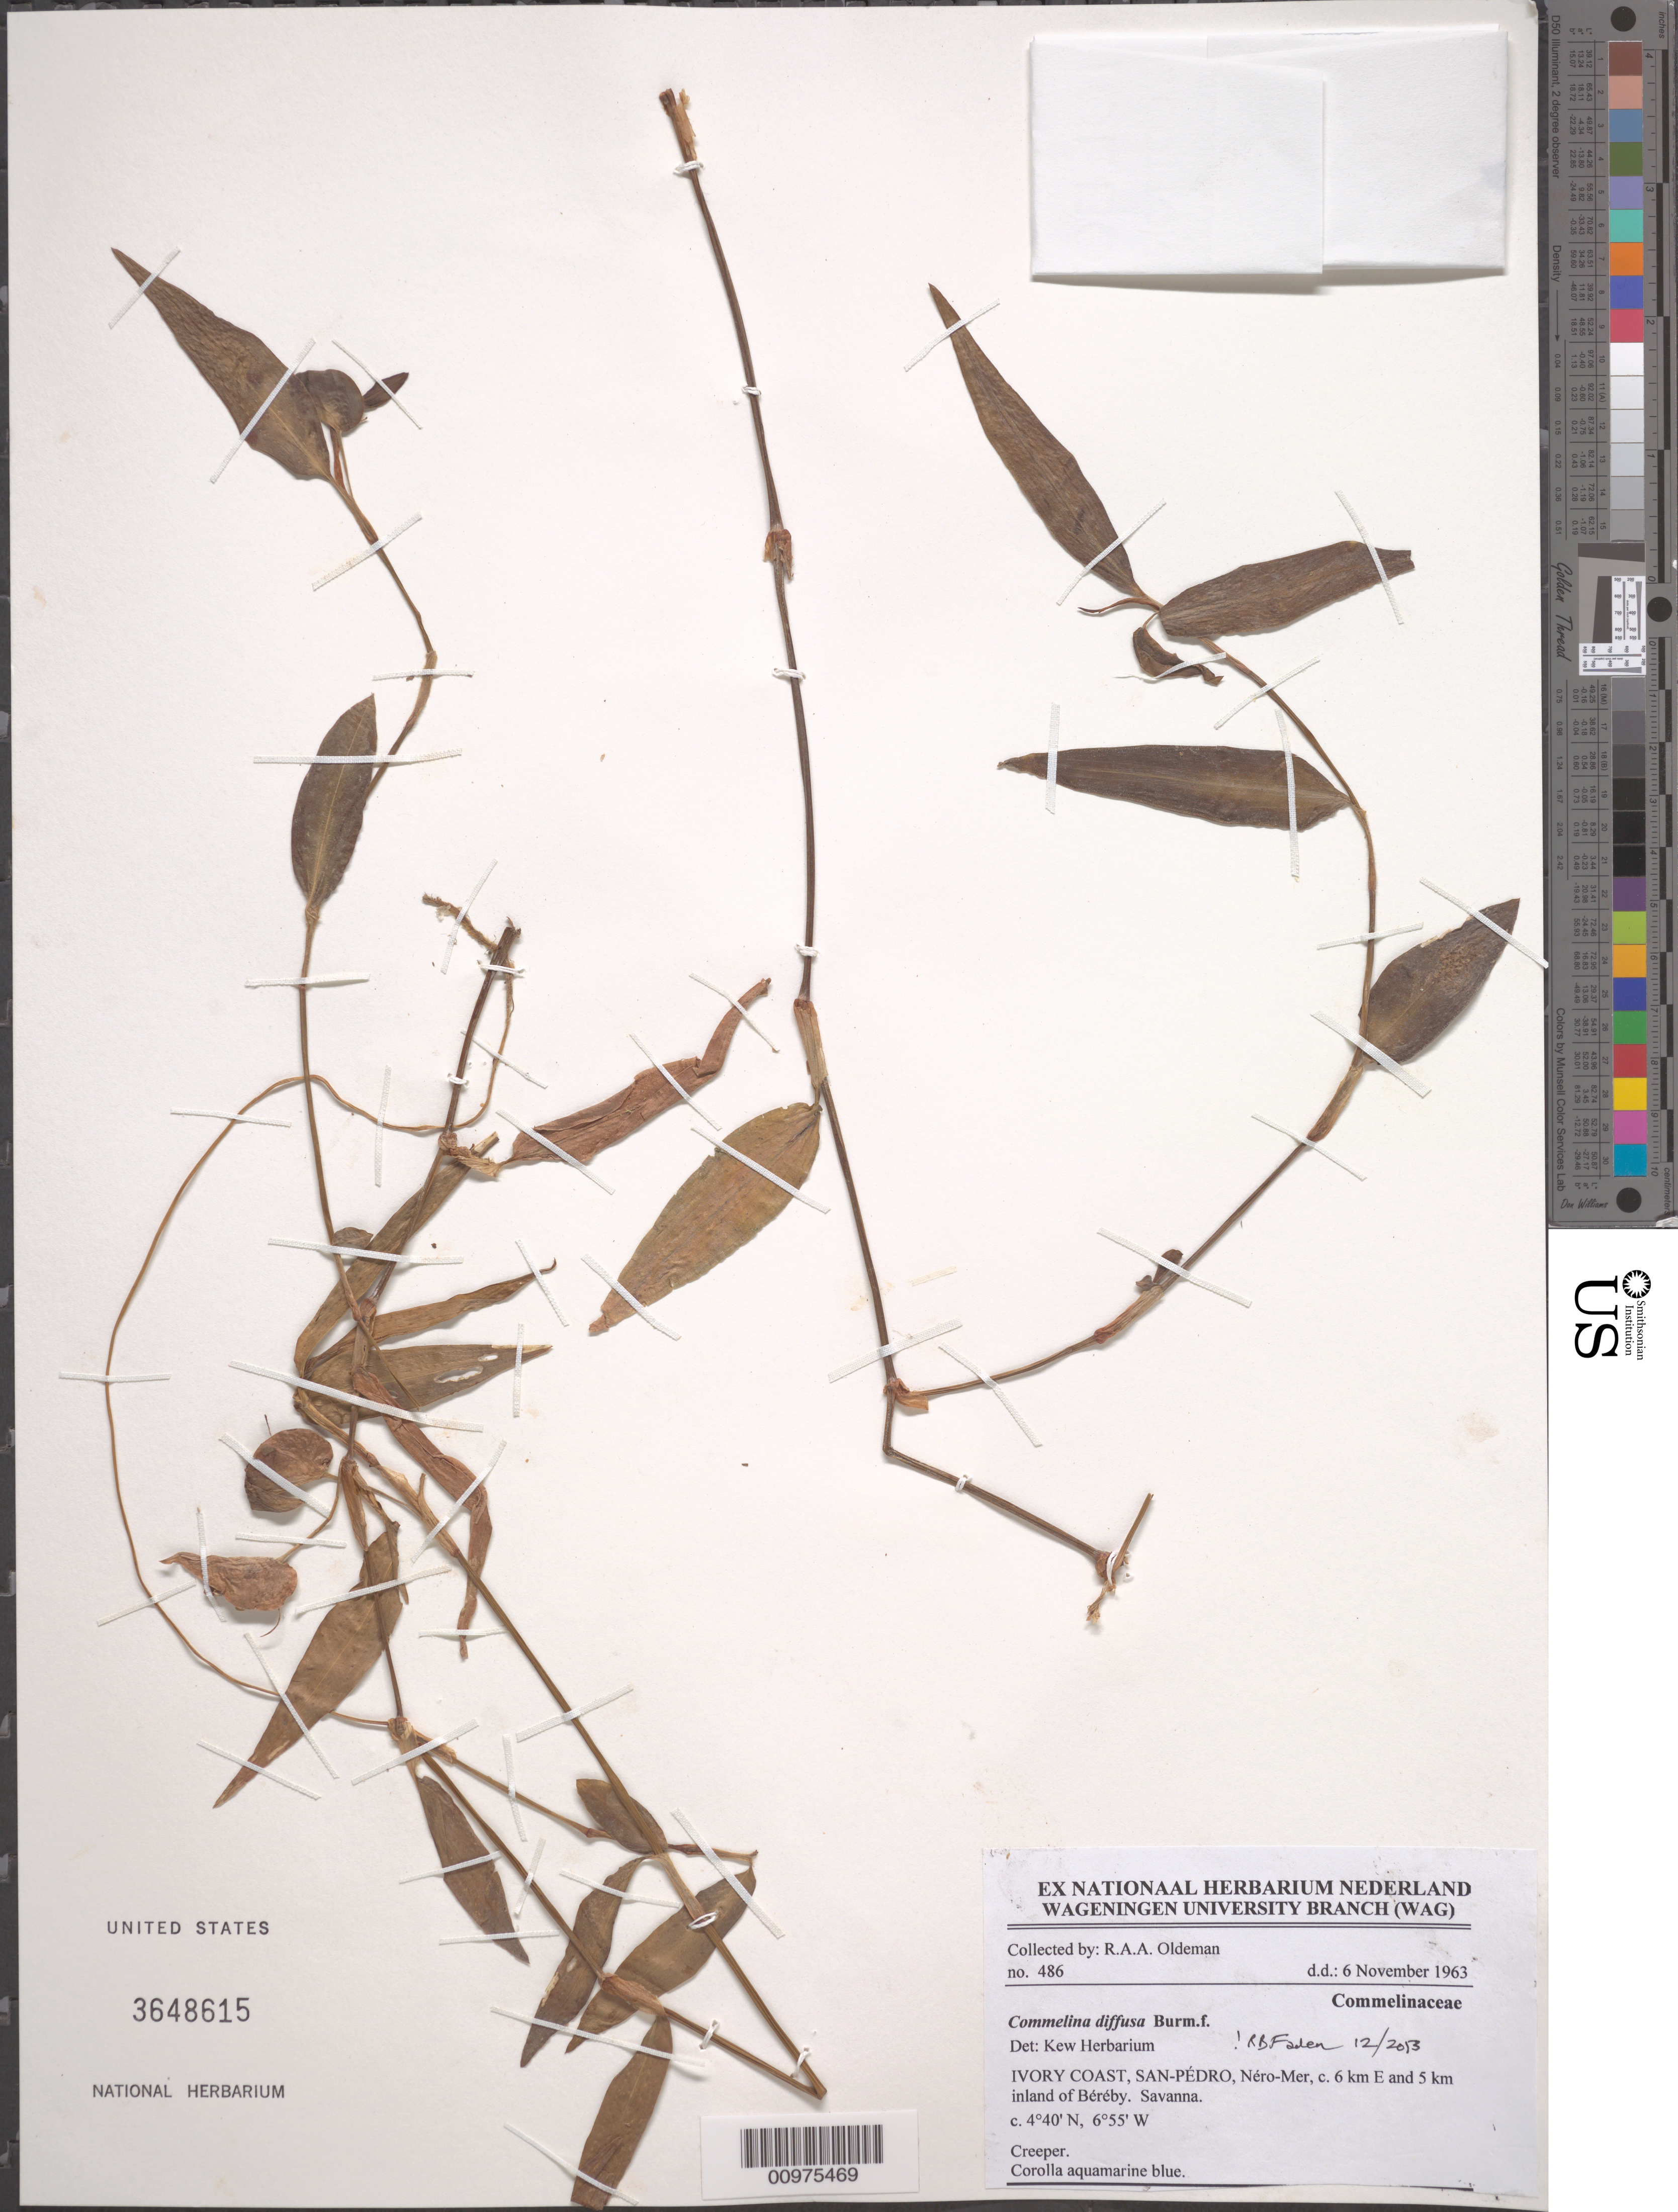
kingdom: Plantae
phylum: Tracheophyta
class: Liliopsida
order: Commelinales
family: Commelinaceae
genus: Commelina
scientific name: Commelina diffusa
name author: Burm. f.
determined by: Faden, Robert B., (US), Smithsonian Institution - National Museum of Natural History (UNITED STATES)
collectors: R. Oldeman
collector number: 486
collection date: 1963-11-06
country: Ivory Coast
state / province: Bas-Sassandra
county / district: San-Pédro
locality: Néro-Mer, c. 6 km E and 5 km inland of Béréby.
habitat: Savanna.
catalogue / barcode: US 3648615